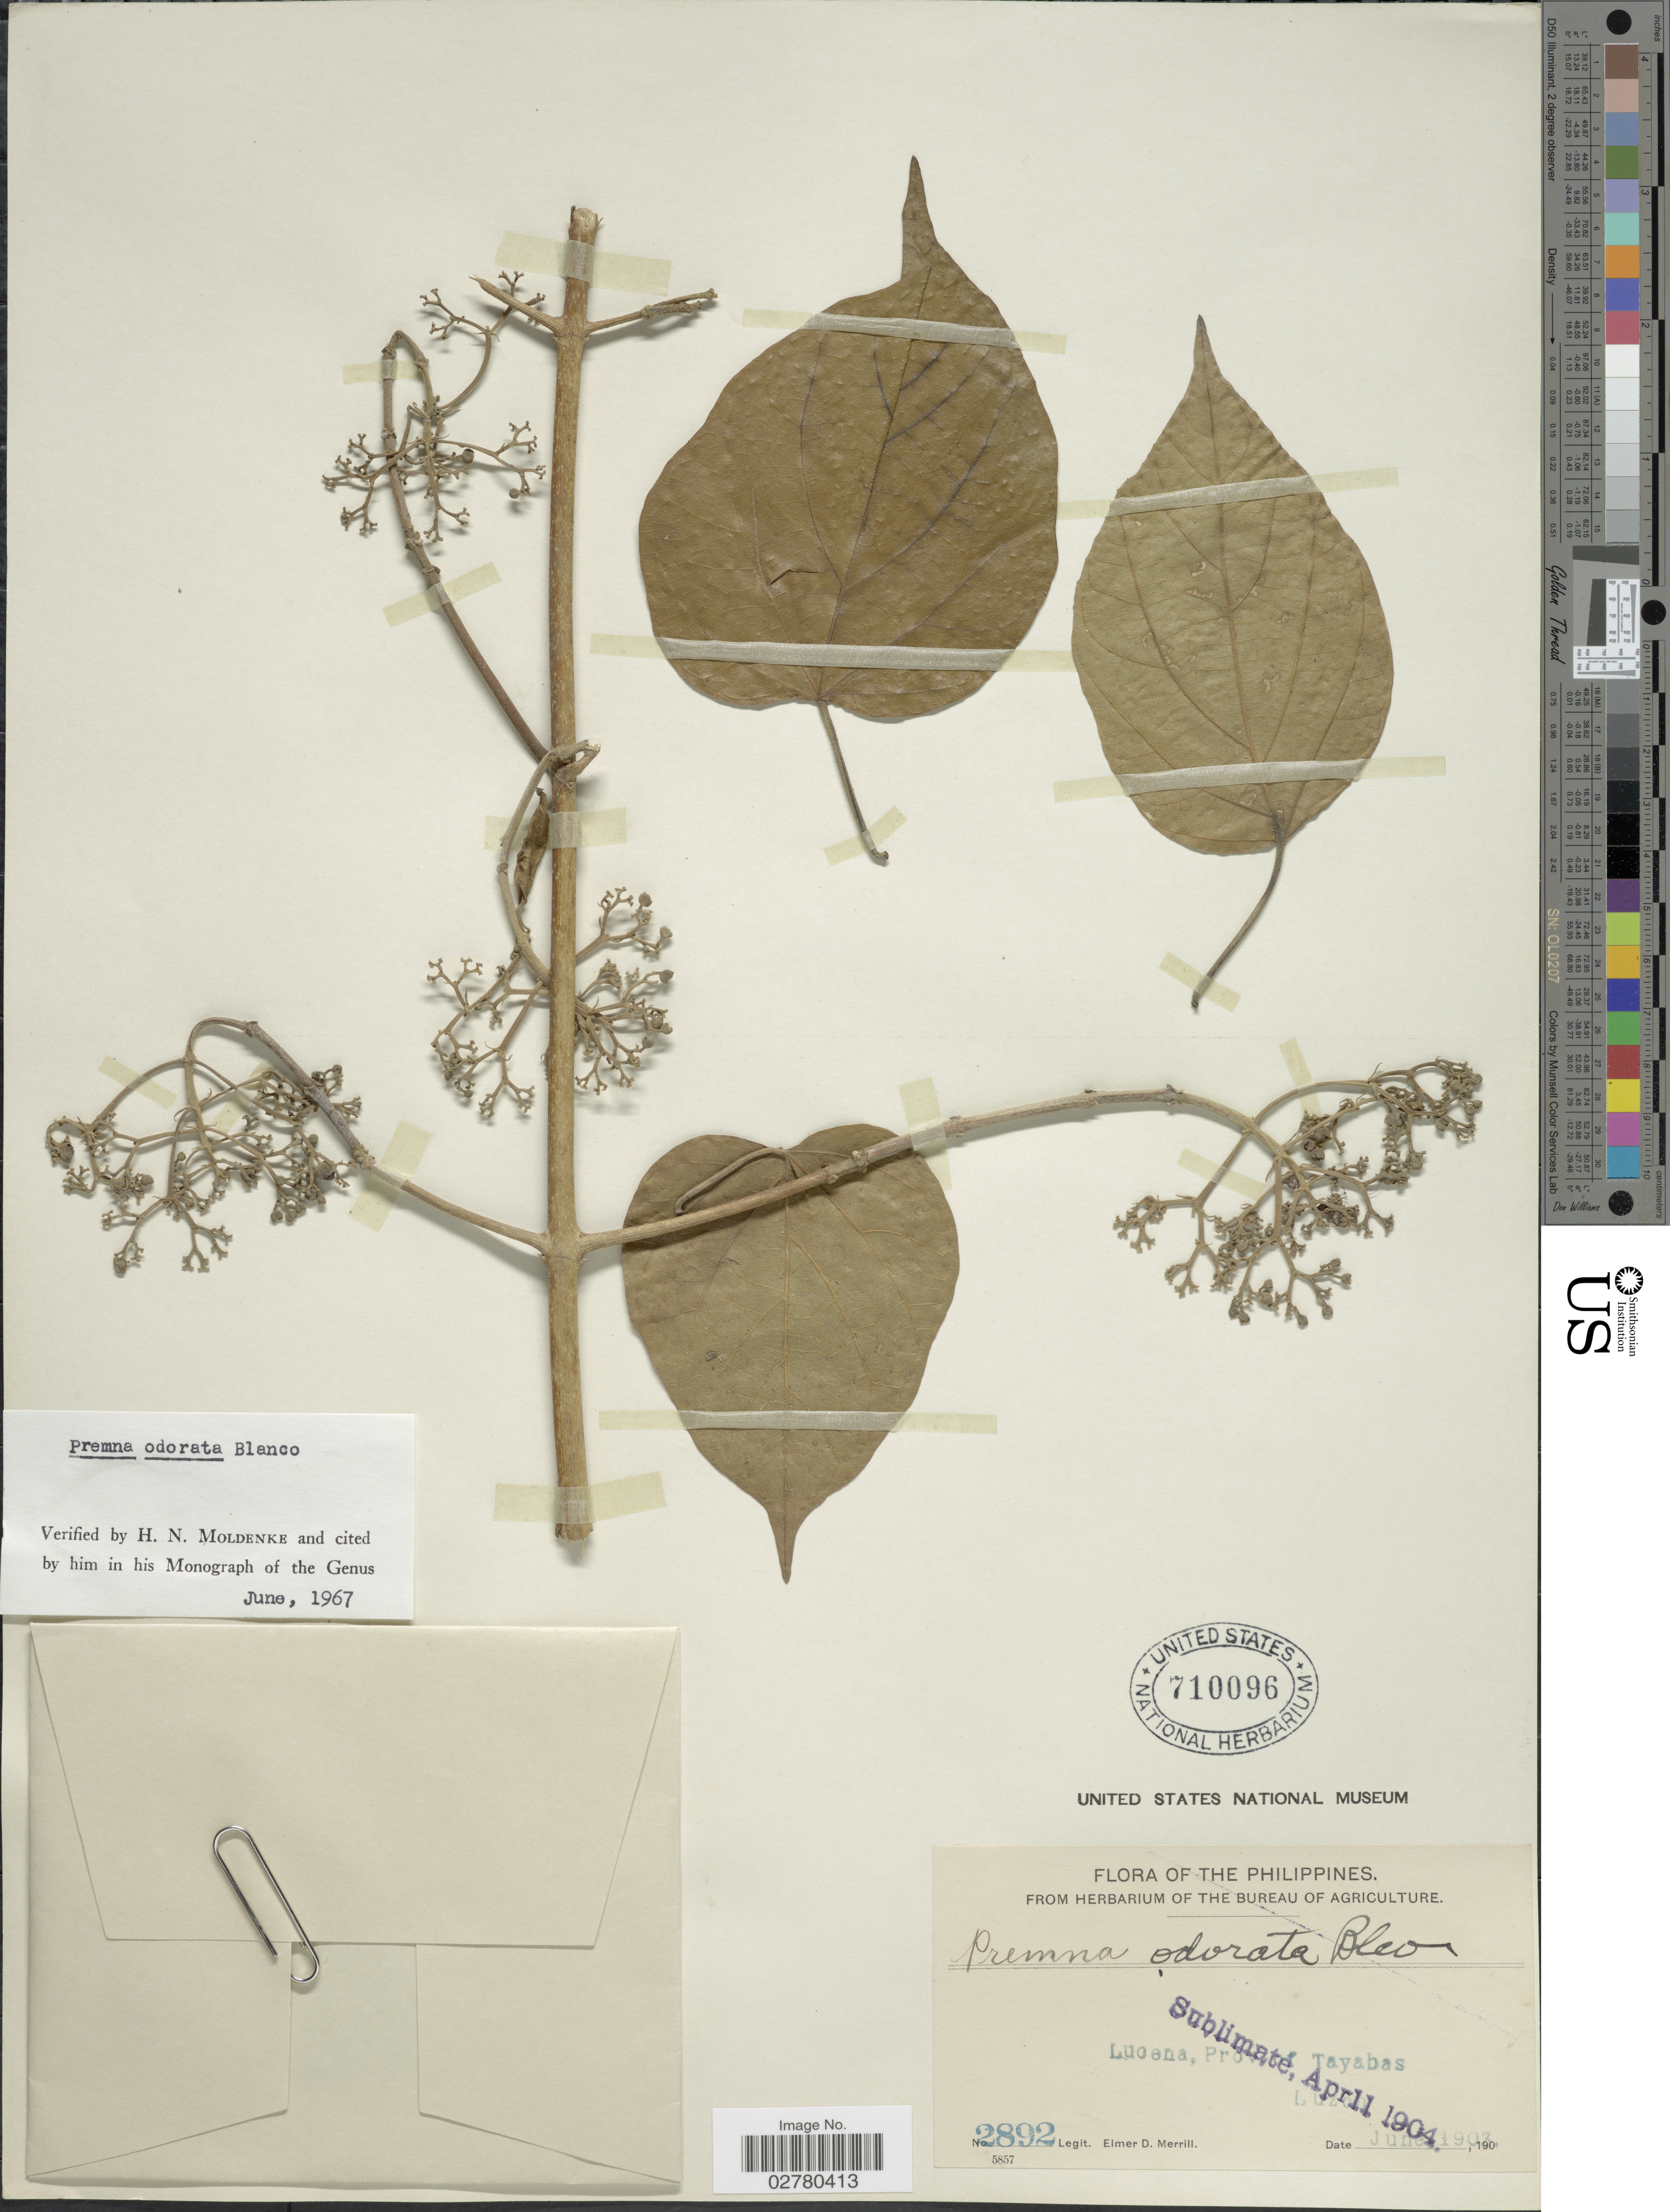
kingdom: Plantae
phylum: Tracheophyta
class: Magnoliopsida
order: Lamiales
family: Lamiaceae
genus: Premna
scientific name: Premna odorata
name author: Blanco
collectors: E. D. Merrill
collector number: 2892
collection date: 1903-06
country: Philippines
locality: Lucana, Prov., Tayabas, Luzon.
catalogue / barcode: US 710096